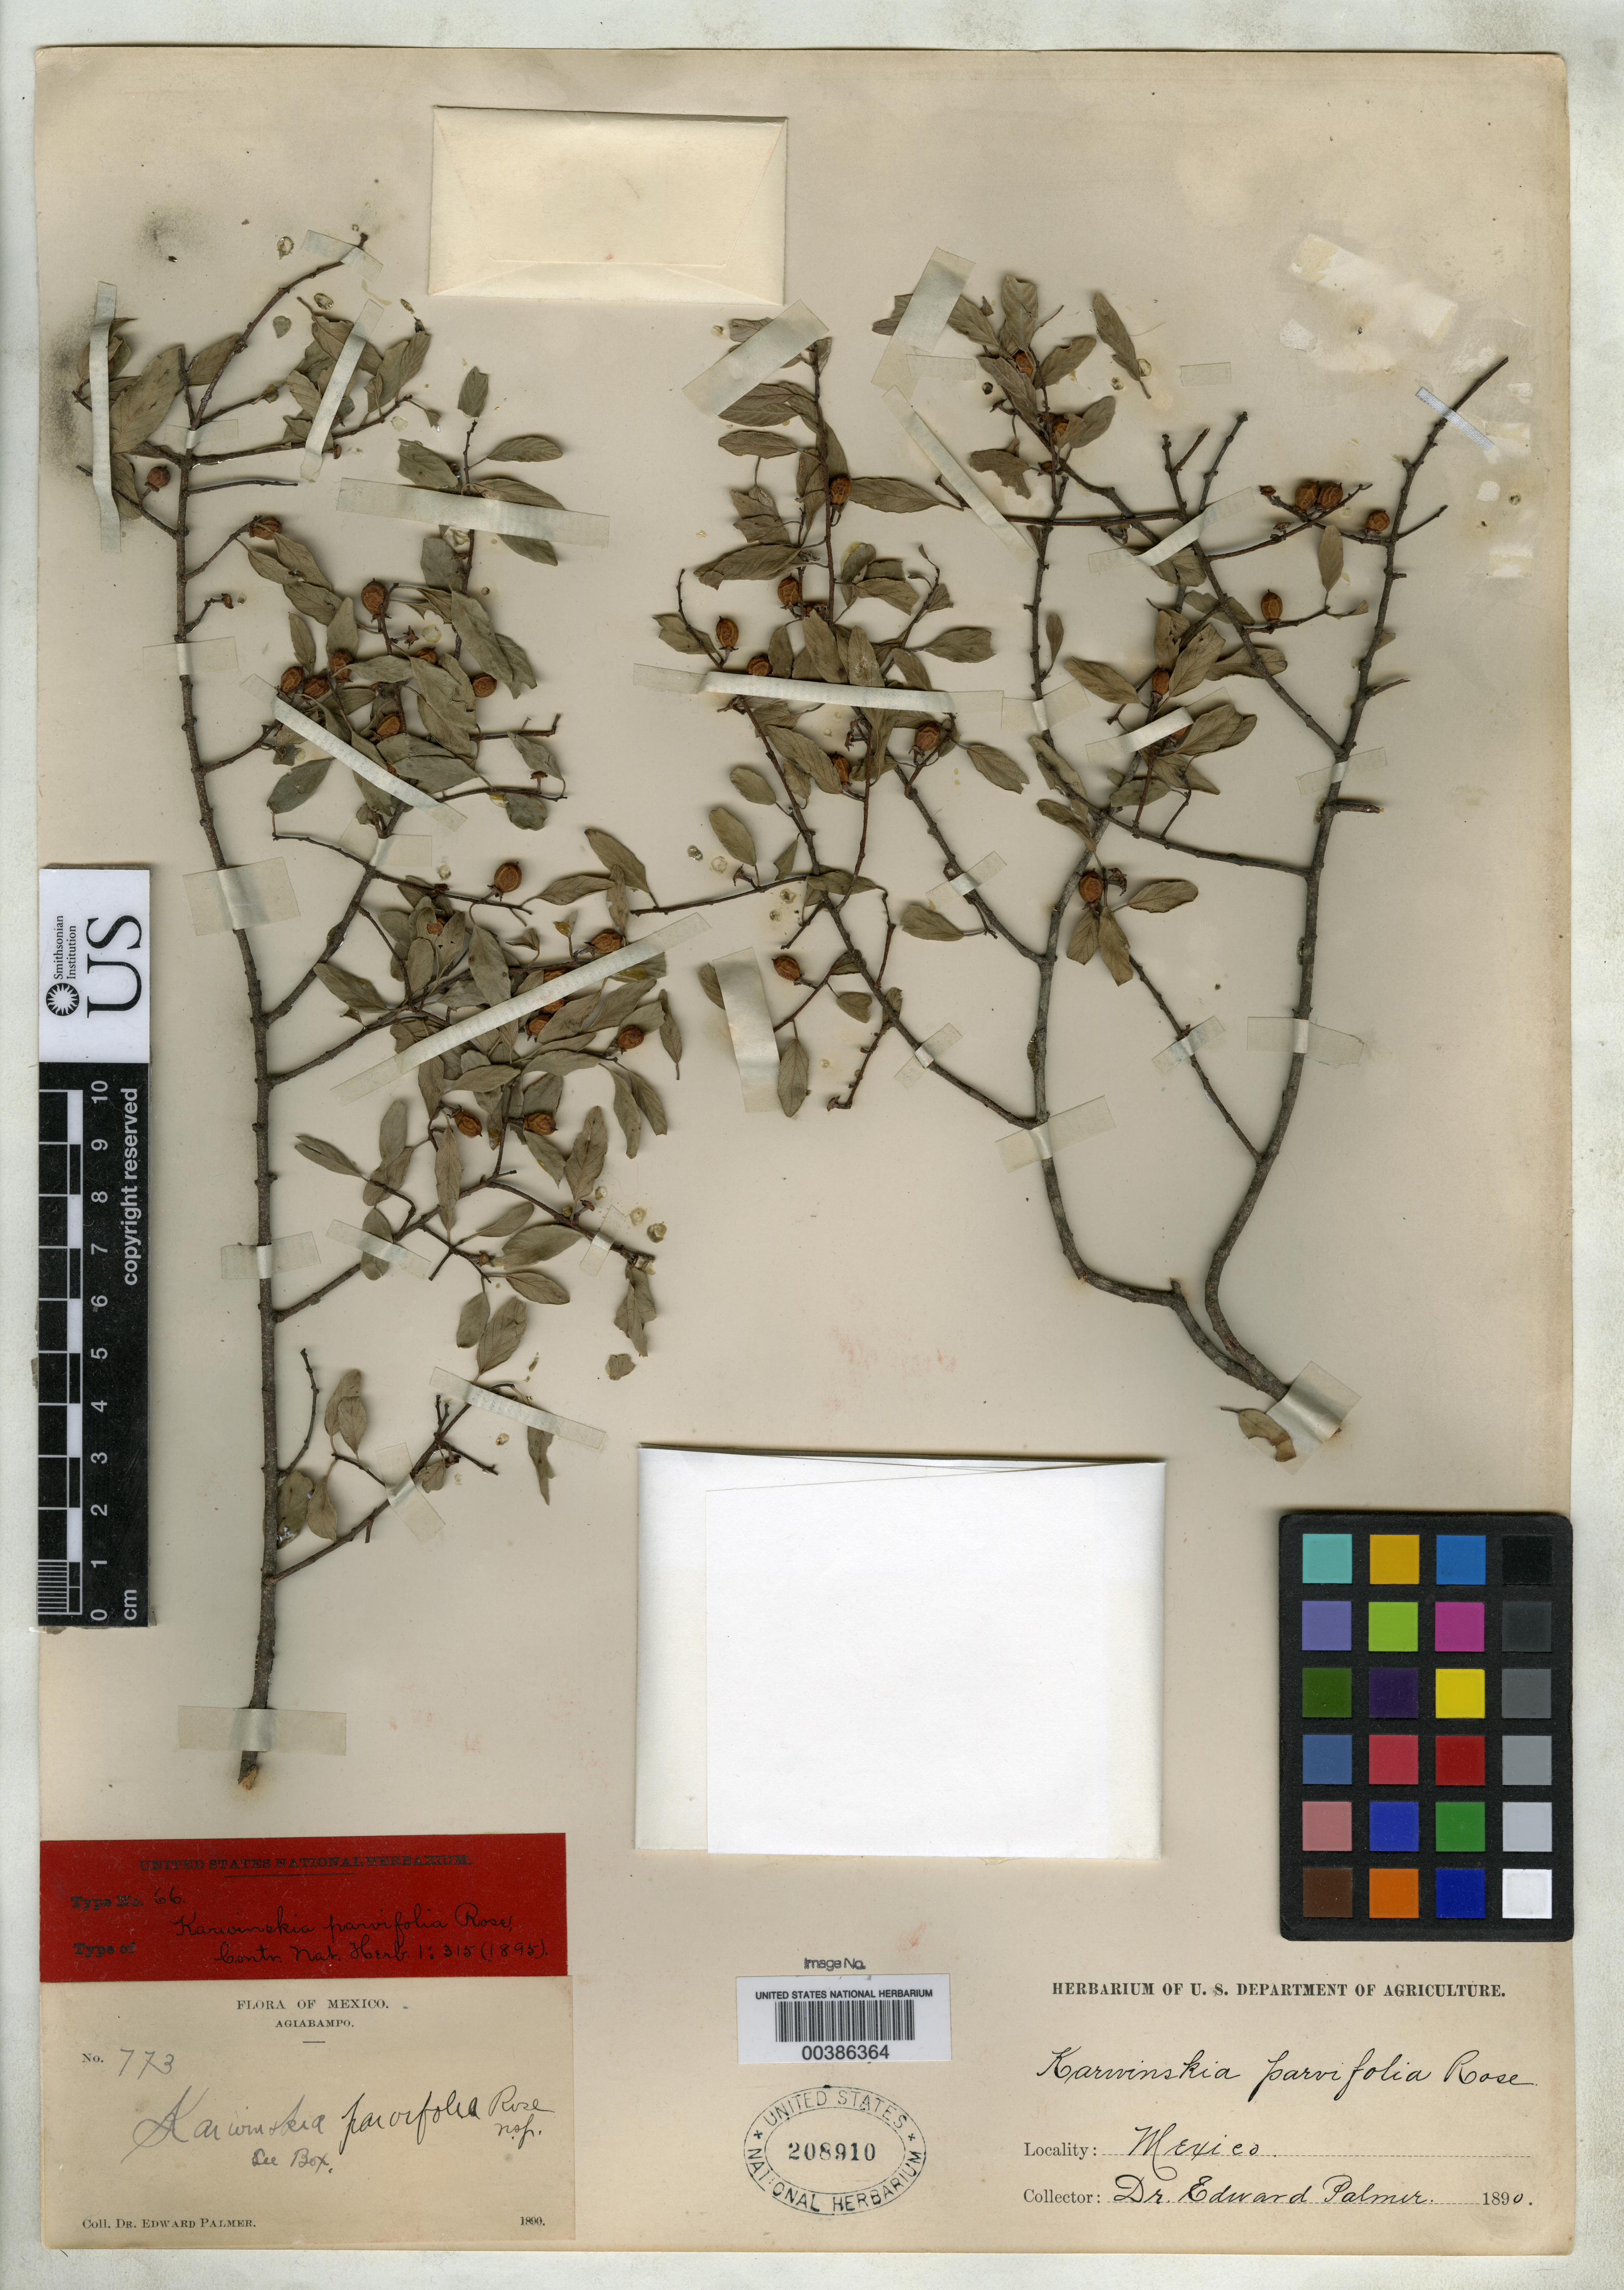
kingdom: Plantae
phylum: Tracheophyta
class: Magnoliopsida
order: Rosales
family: Rhamnaceae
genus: Karwinskia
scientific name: Karwinskia parvifolia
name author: Rose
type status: Type Collection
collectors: E. Palmer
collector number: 773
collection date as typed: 03 Oct 1890 to 15 Oct 1890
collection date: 1890-10-03/1890-10-15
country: Mexico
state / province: Sonora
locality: Agiabampo.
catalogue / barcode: US 208910